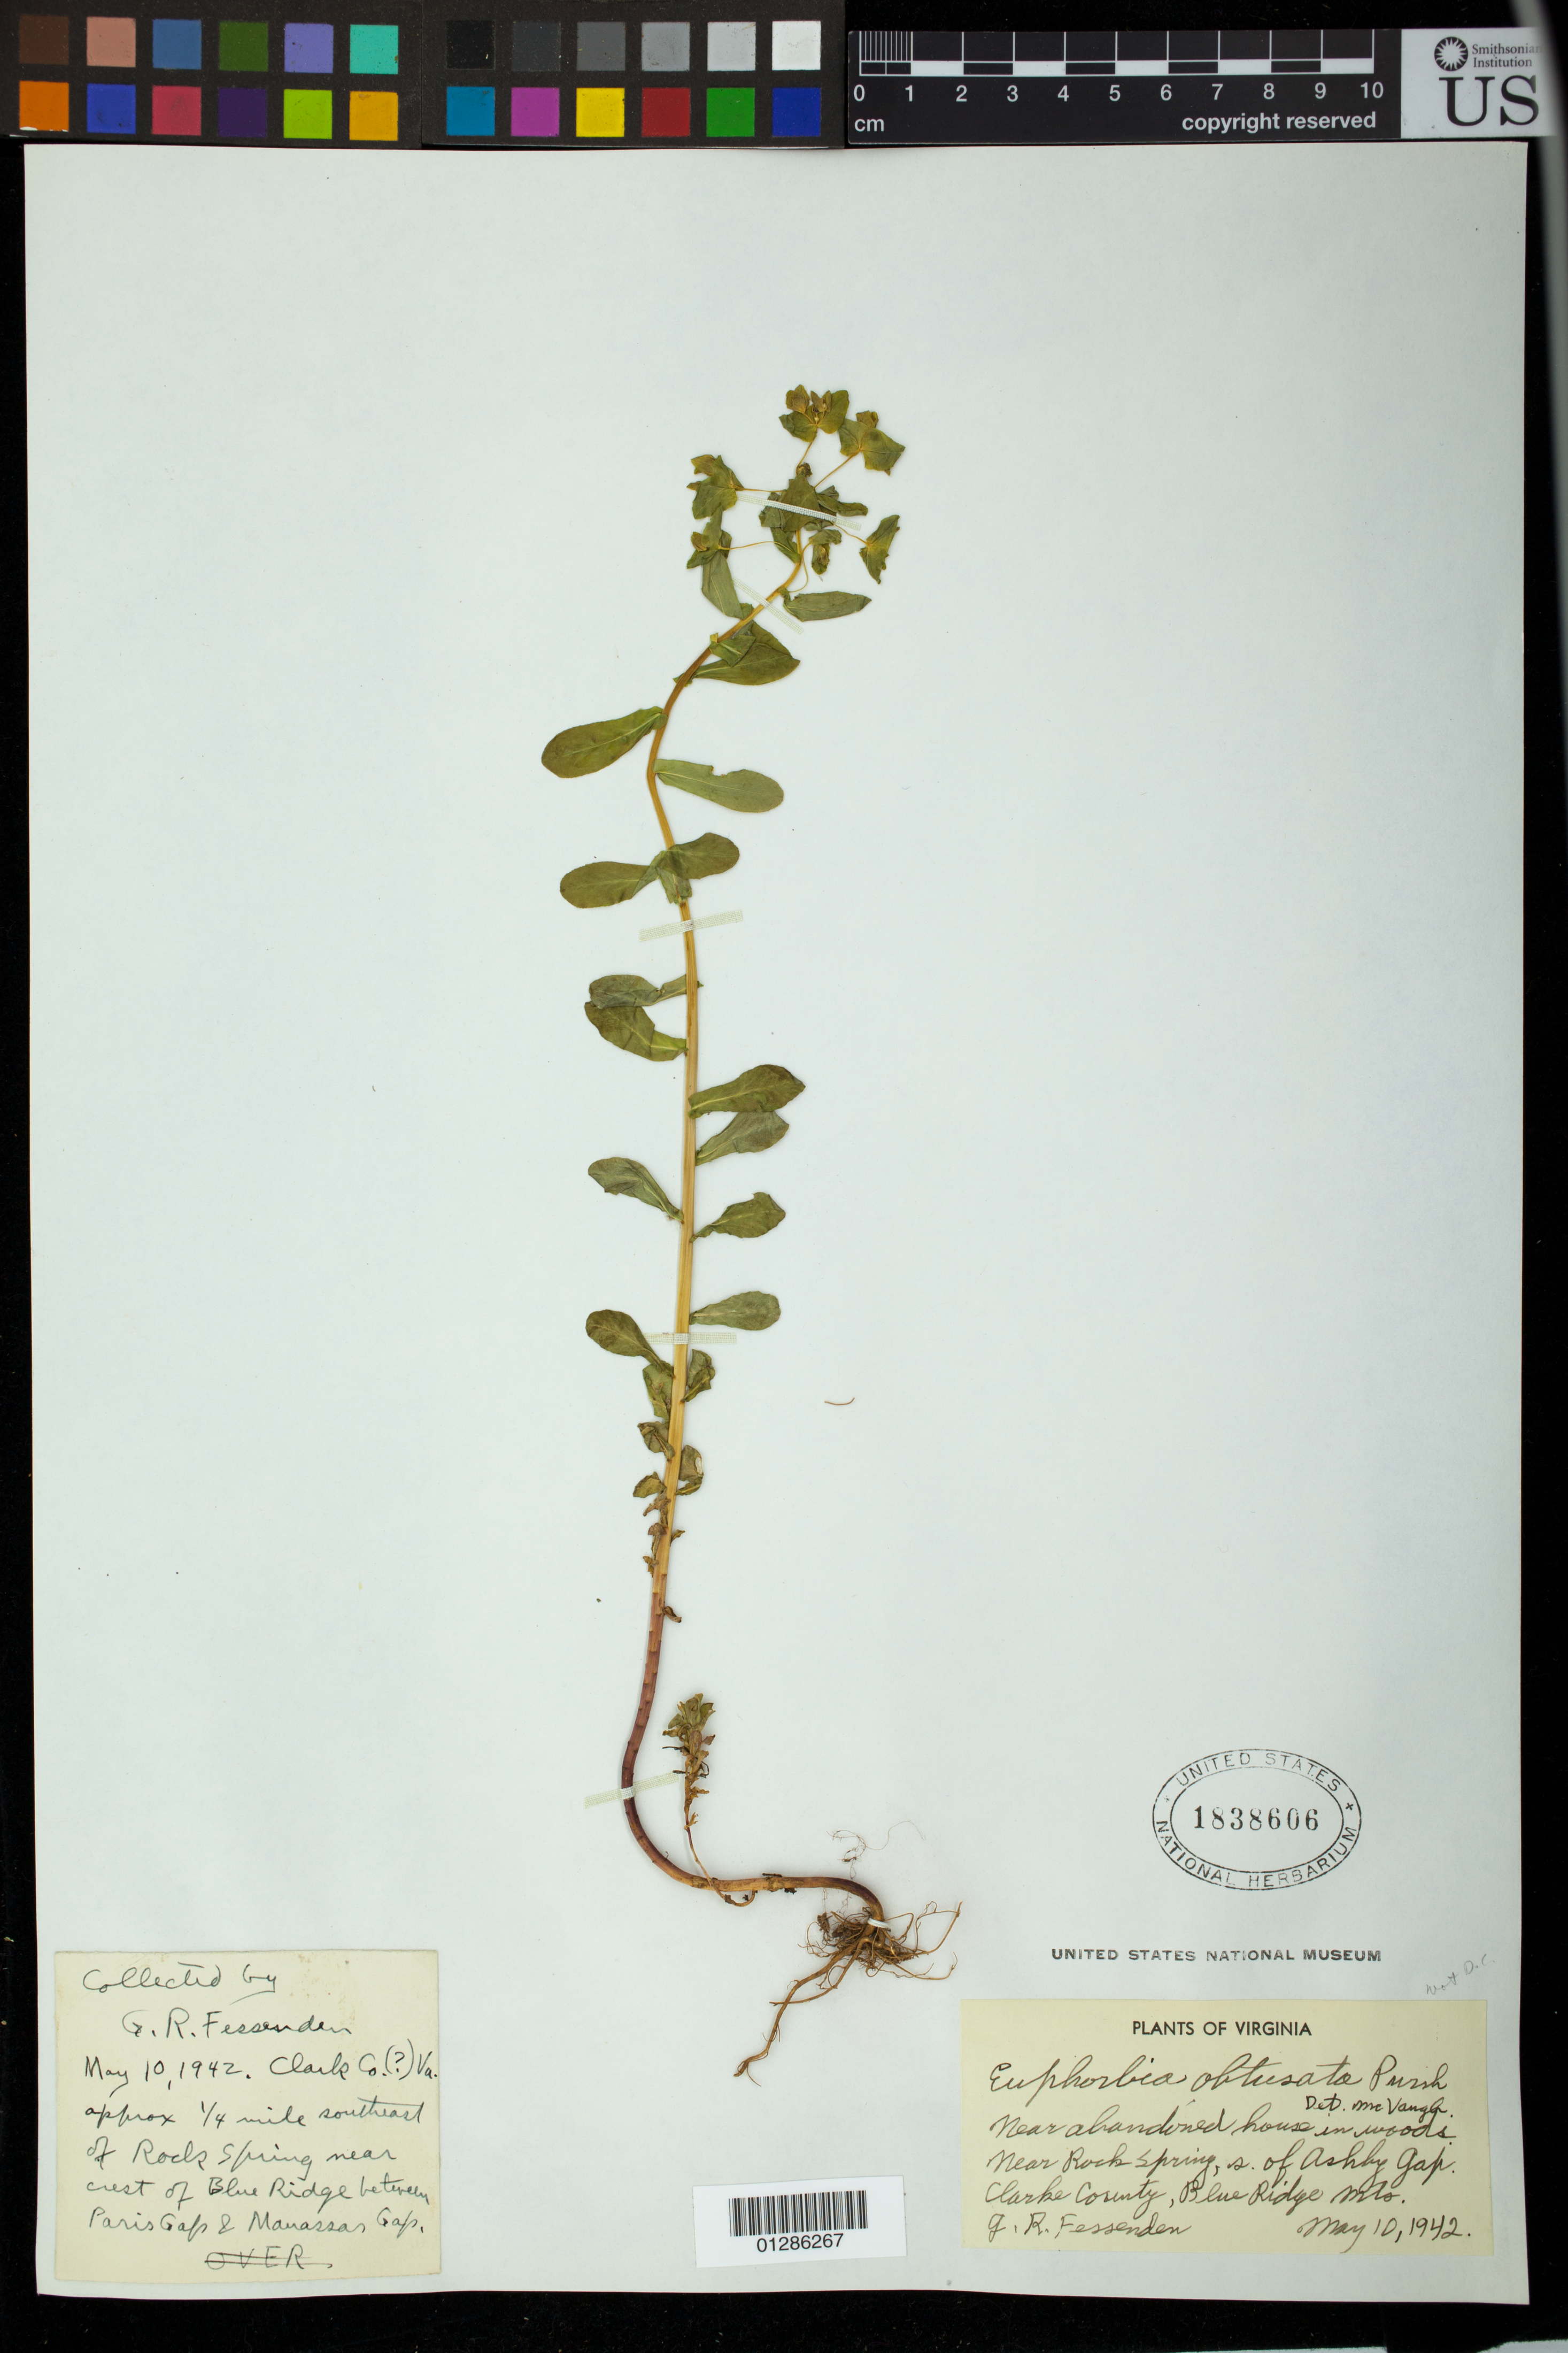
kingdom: Plantae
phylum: Tracheophyta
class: Magnoliopsida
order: Malpighiales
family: Euphorbiaceae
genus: Euphorbia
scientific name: Euphorbia spathulata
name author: Lam.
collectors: G. Fessenden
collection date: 1942-05-10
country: United States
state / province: Virginia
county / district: Clarke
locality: approx 1/4 mile southeast of Rock Spring near crest of Blue Ridge between Paris Gap & Manassas Gap.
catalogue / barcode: US 1838606